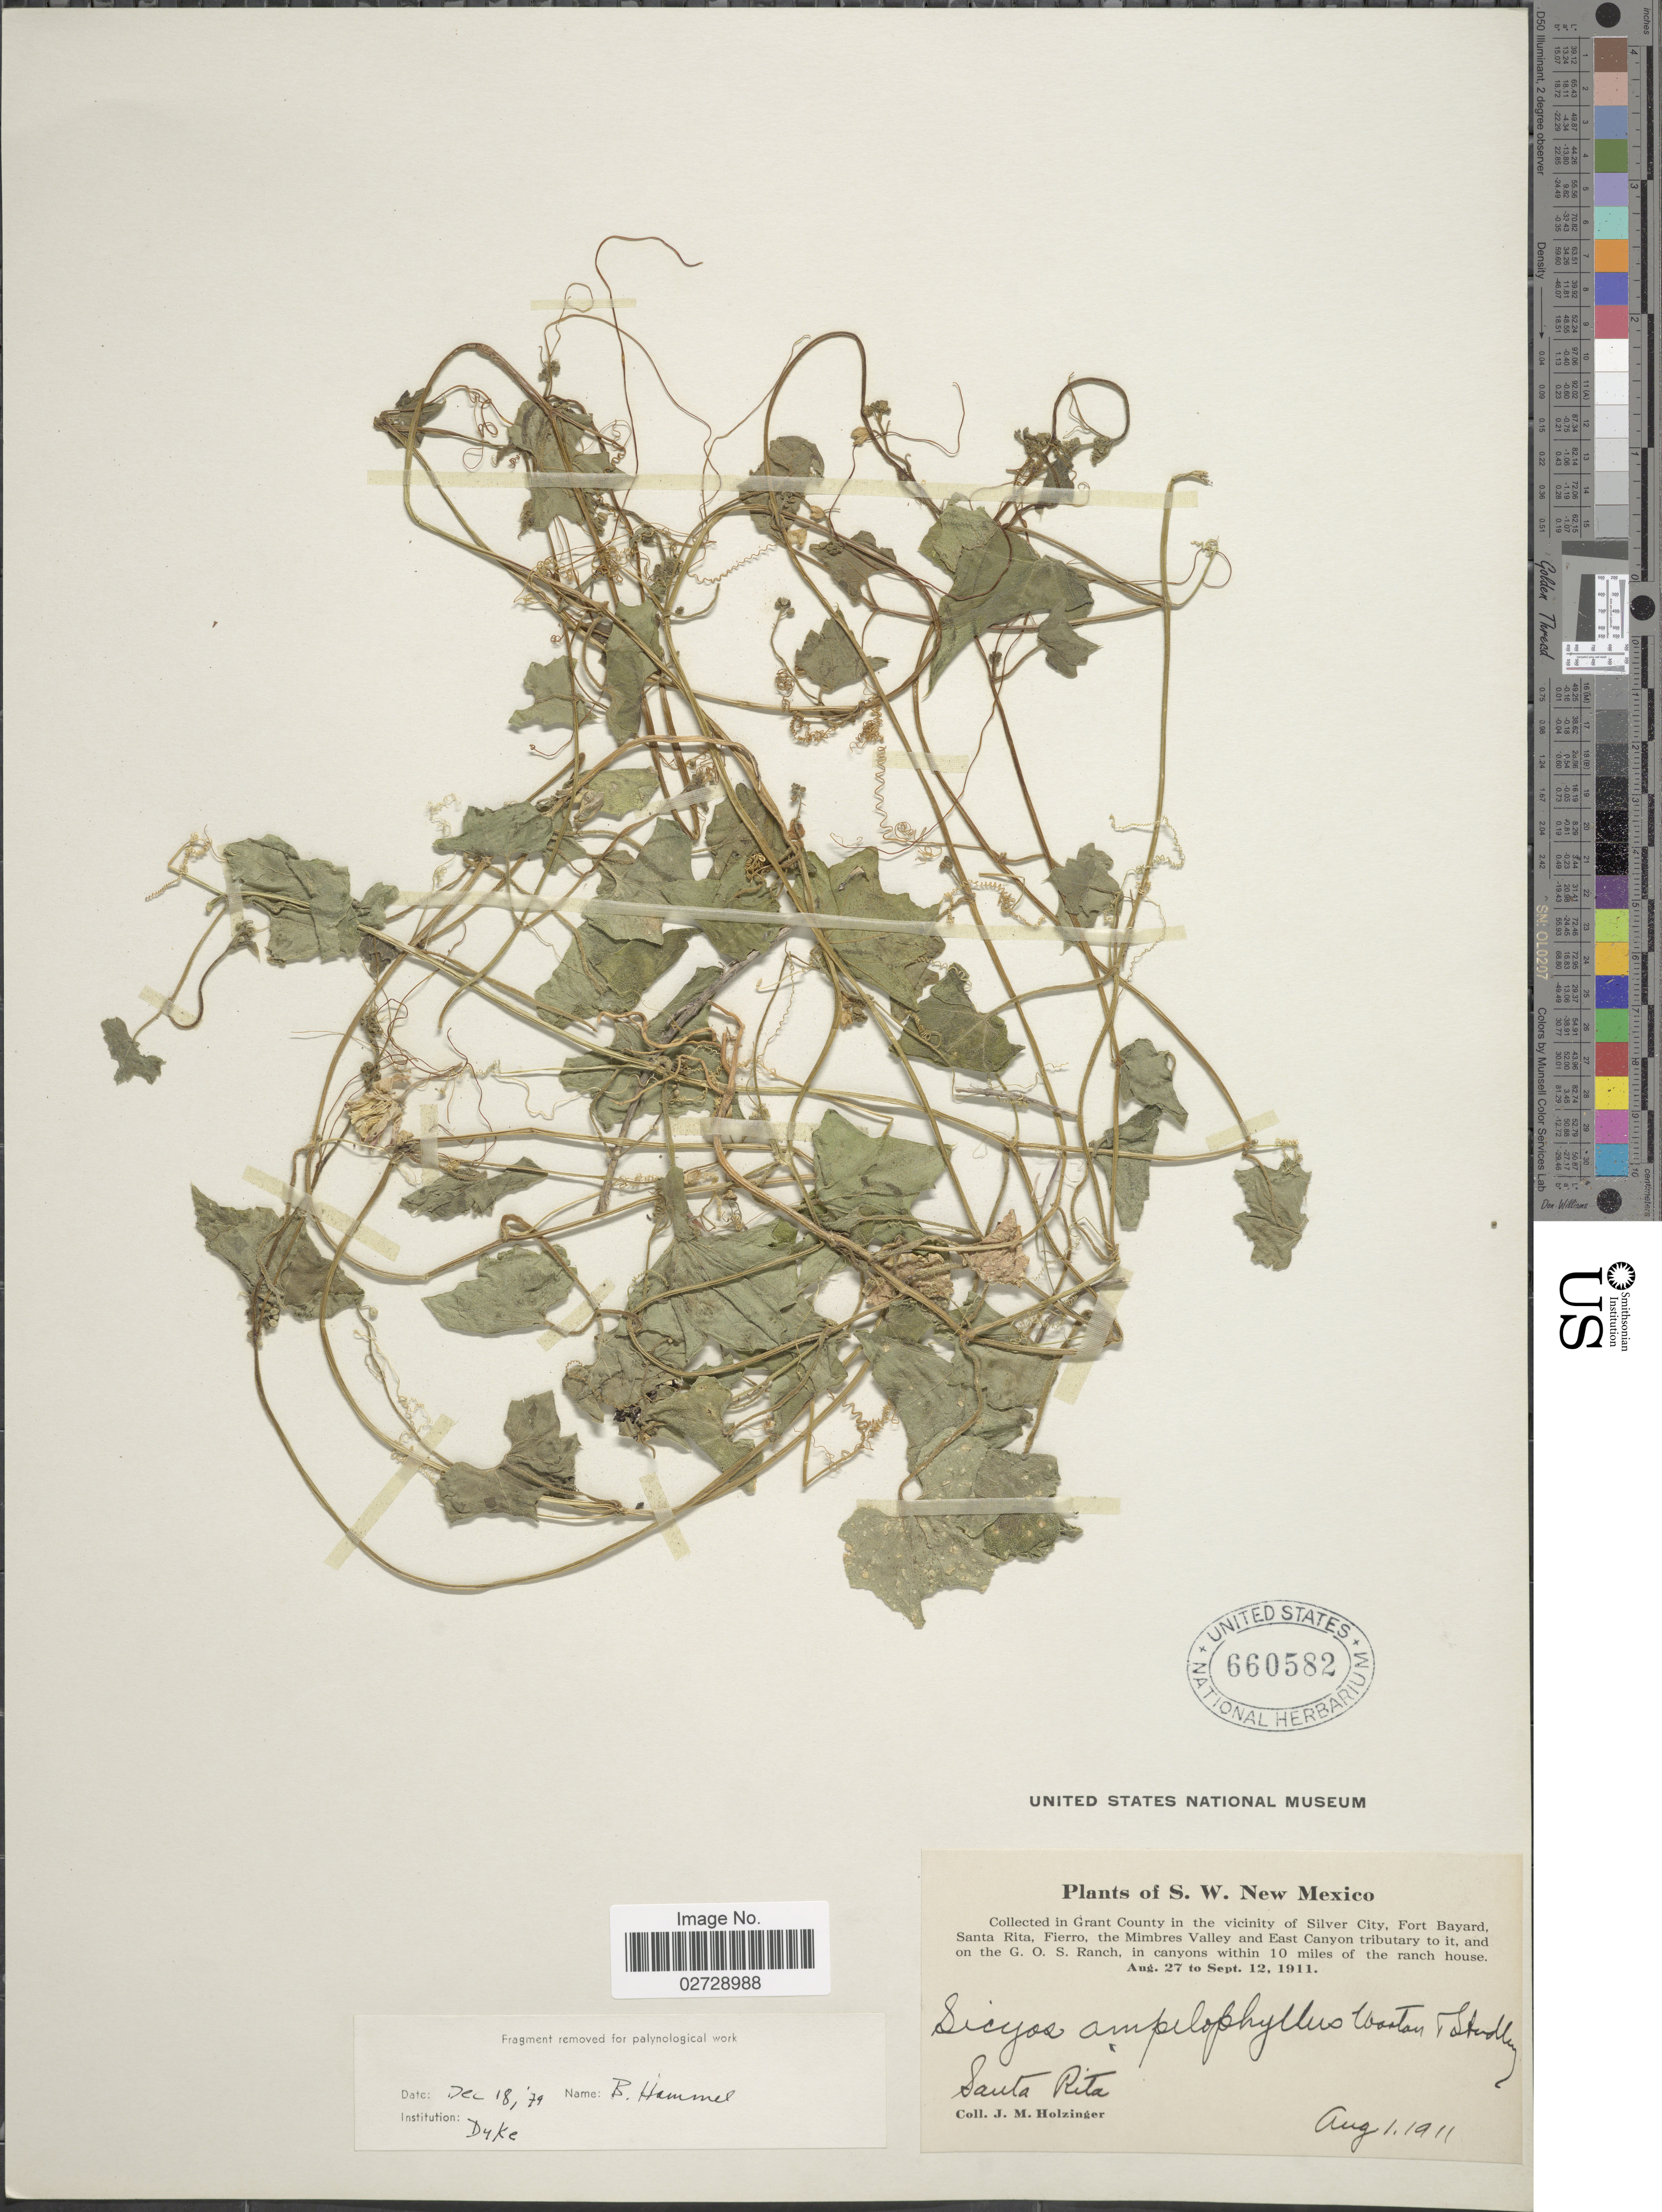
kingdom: Plantae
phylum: Tracheophyta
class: Magnoliopsida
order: Cucurbitales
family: Cucurbitaceae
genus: Sicyos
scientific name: Sicyos ampelophyllus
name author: Wooton & Standl.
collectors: J. M. Holzinger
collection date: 1911-08-01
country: United States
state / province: New Mexico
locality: S.W. New Mexico, in Grant County in the vicinity of Silver City, Fort Bayard, Santa Rita, Fierro, the Mimbres Valley and East Canyon tributary to it, and on the G.O.S. Ranch, in canyons within 10 miles of the ranch house, Santa Rita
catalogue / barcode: US 660582